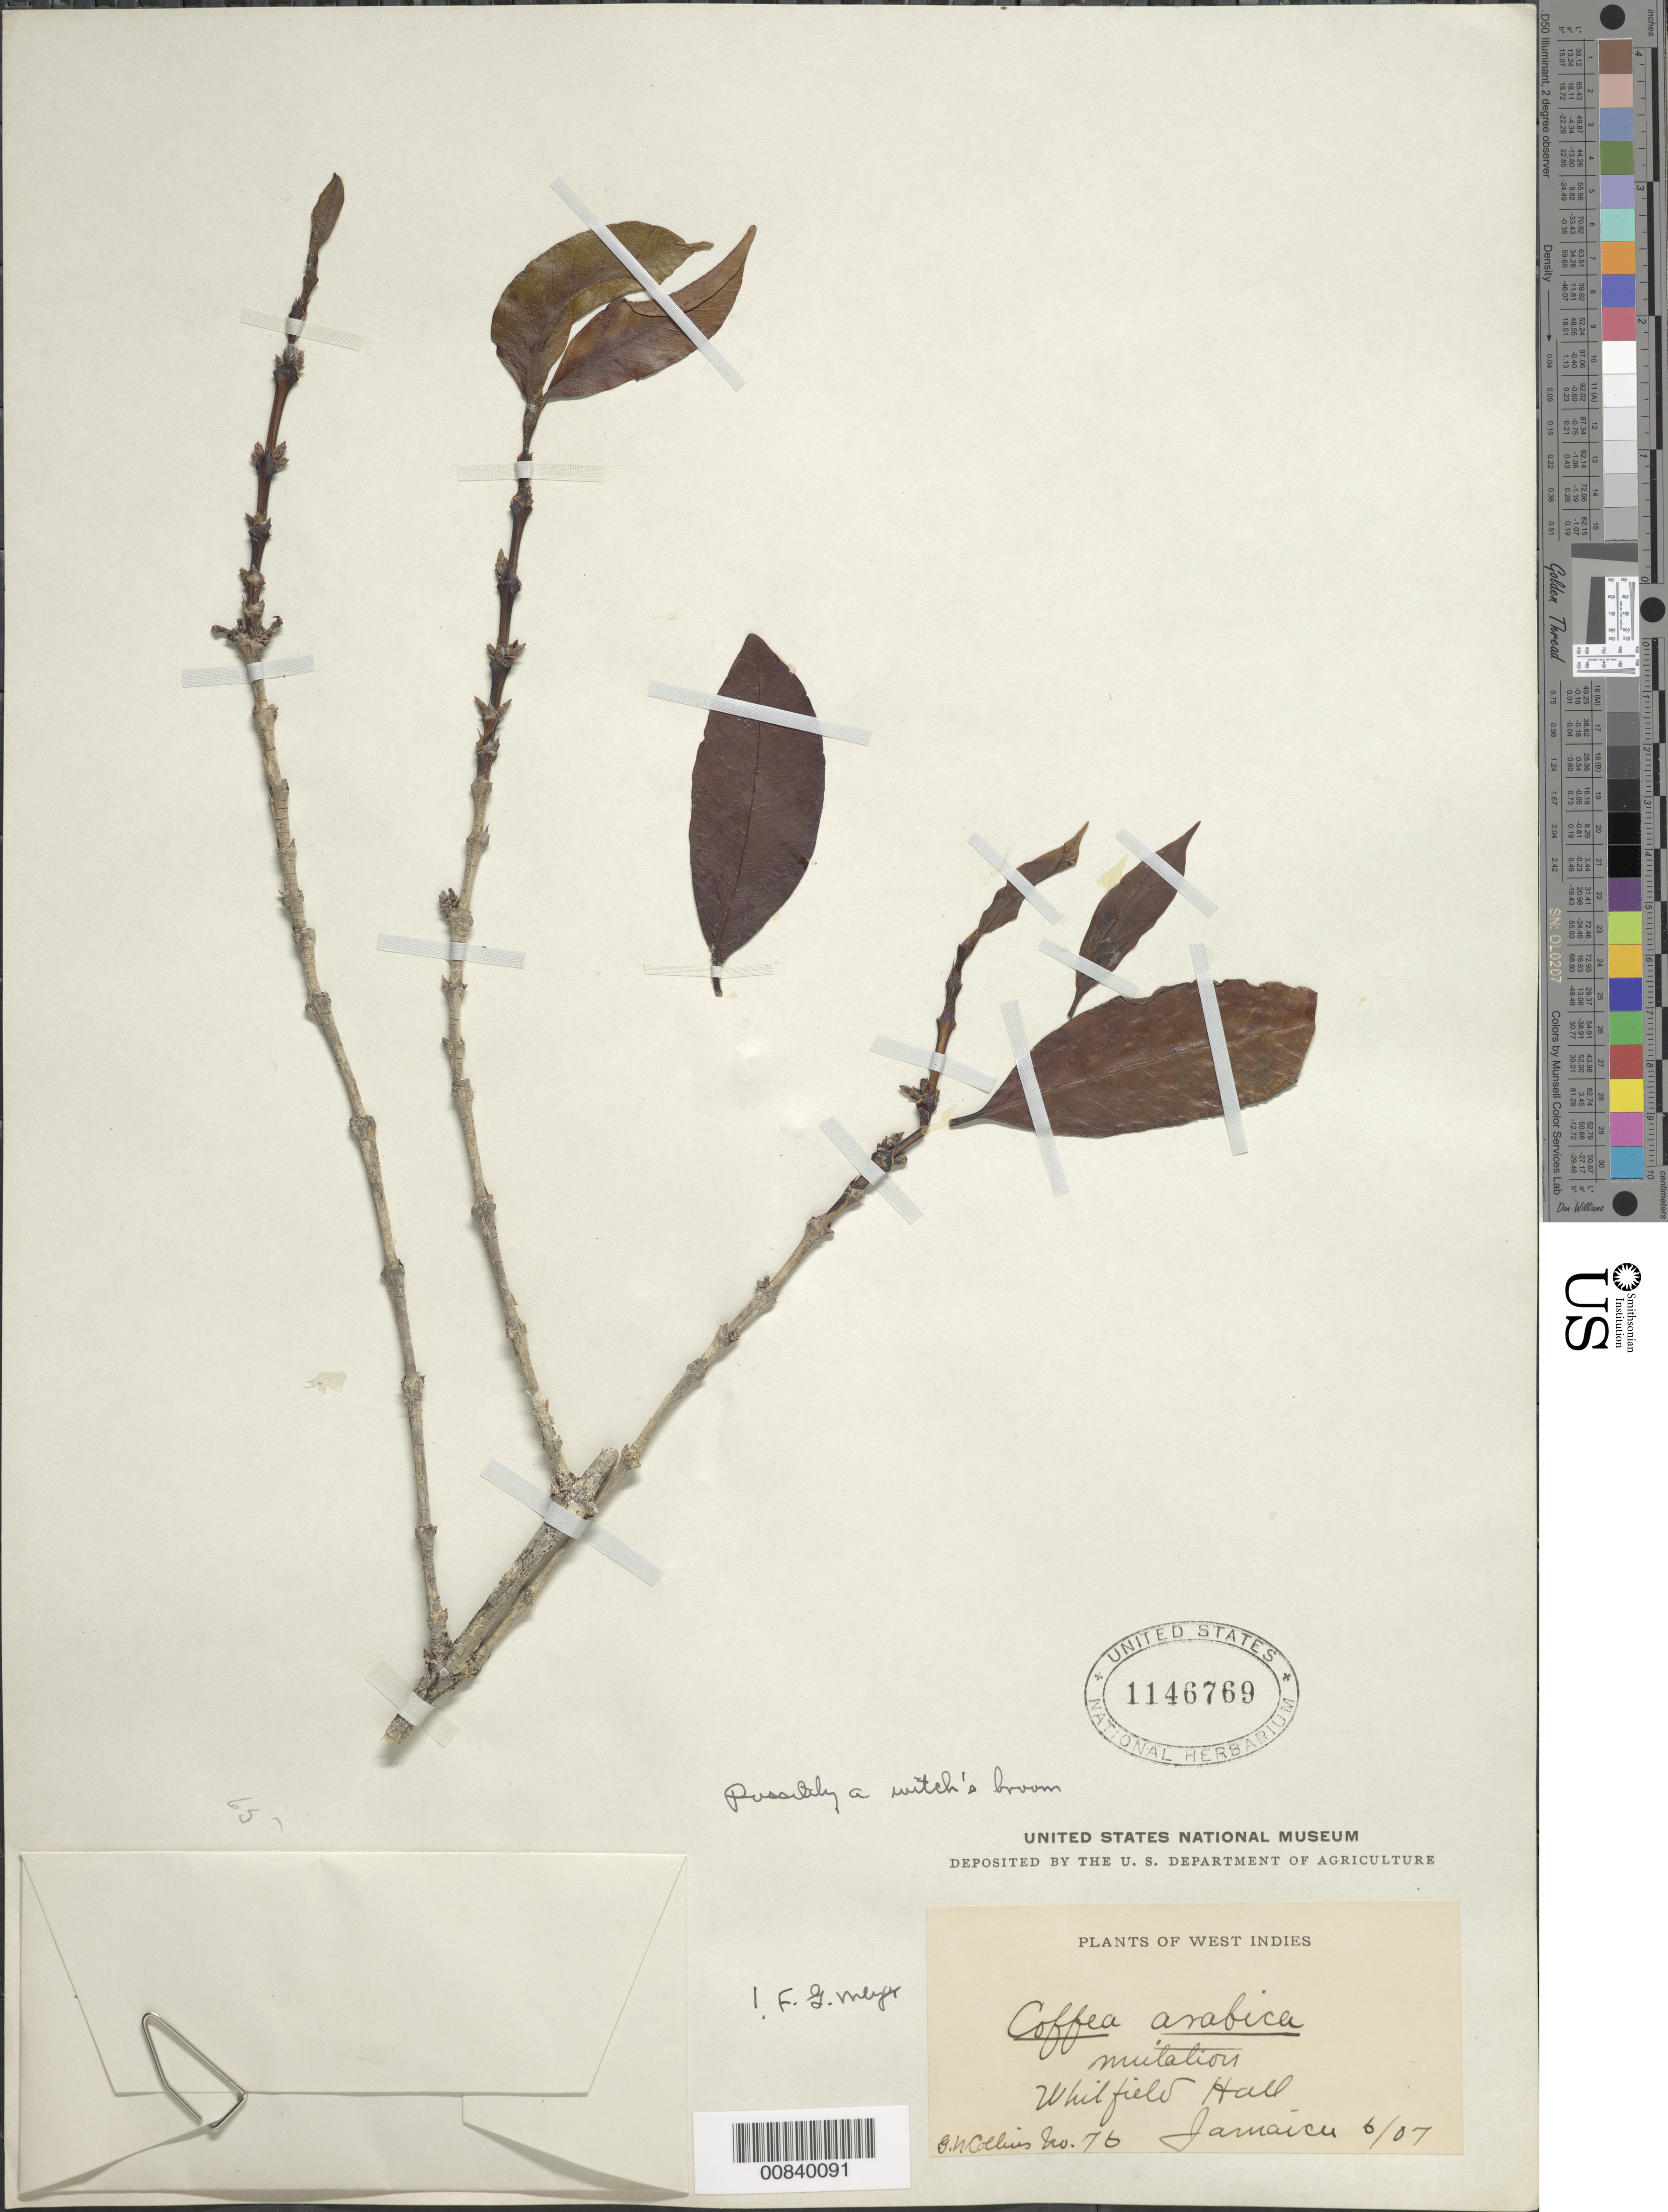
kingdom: Plantae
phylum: Tracheophyta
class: Magnoliopsida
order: Gentianales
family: Rubiaceae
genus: Coffea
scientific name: Coffea arabica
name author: L.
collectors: G. Collins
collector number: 76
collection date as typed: Jun 1907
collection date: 1907-06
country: Jamaica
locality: Whitfield Hall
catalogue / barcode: US 1146769